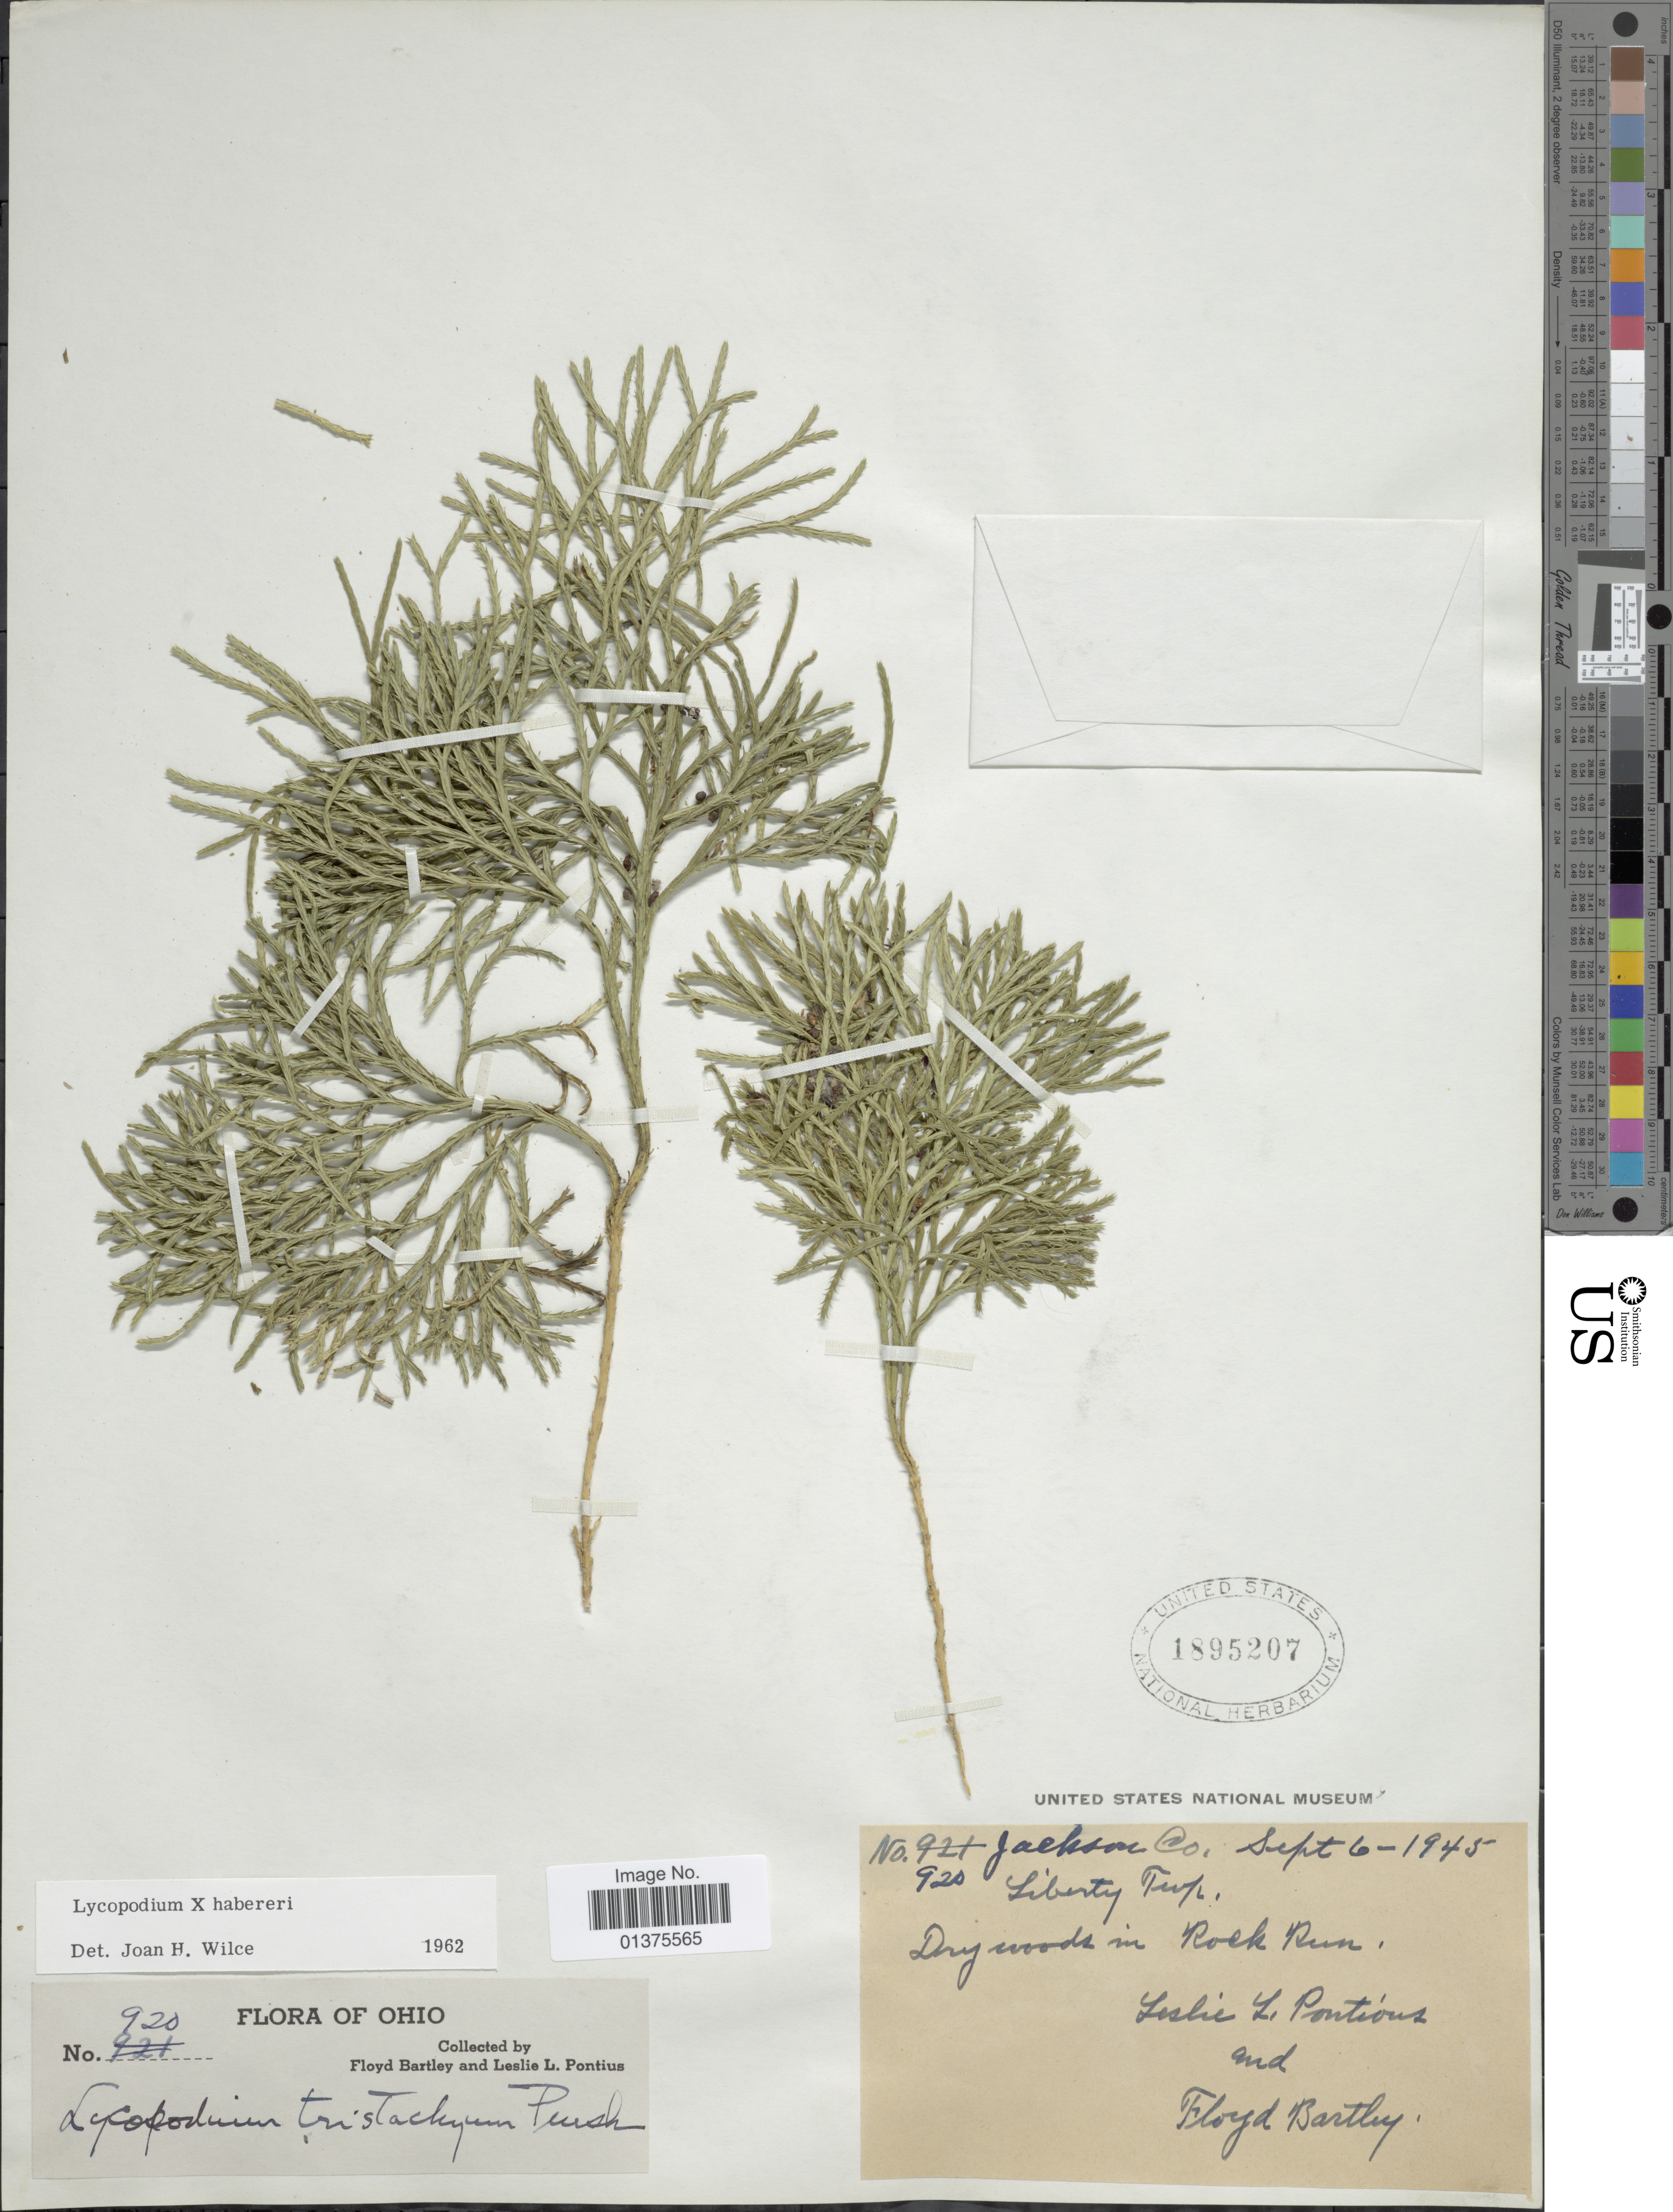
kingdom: Plantae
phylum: Tracheophyta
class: Lycopodiopsida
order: Lycopodiales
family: Lycopodiaceae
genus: Diphasiastrum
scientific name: Diphasiastrum x habereri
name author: (House) Holub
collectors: F. Bartley & L. Pontius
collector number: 920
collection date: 1945-09-06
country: United States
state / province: Ohio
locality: Jackson Co, Dry woods in Rock Run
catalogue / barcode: US 1895207